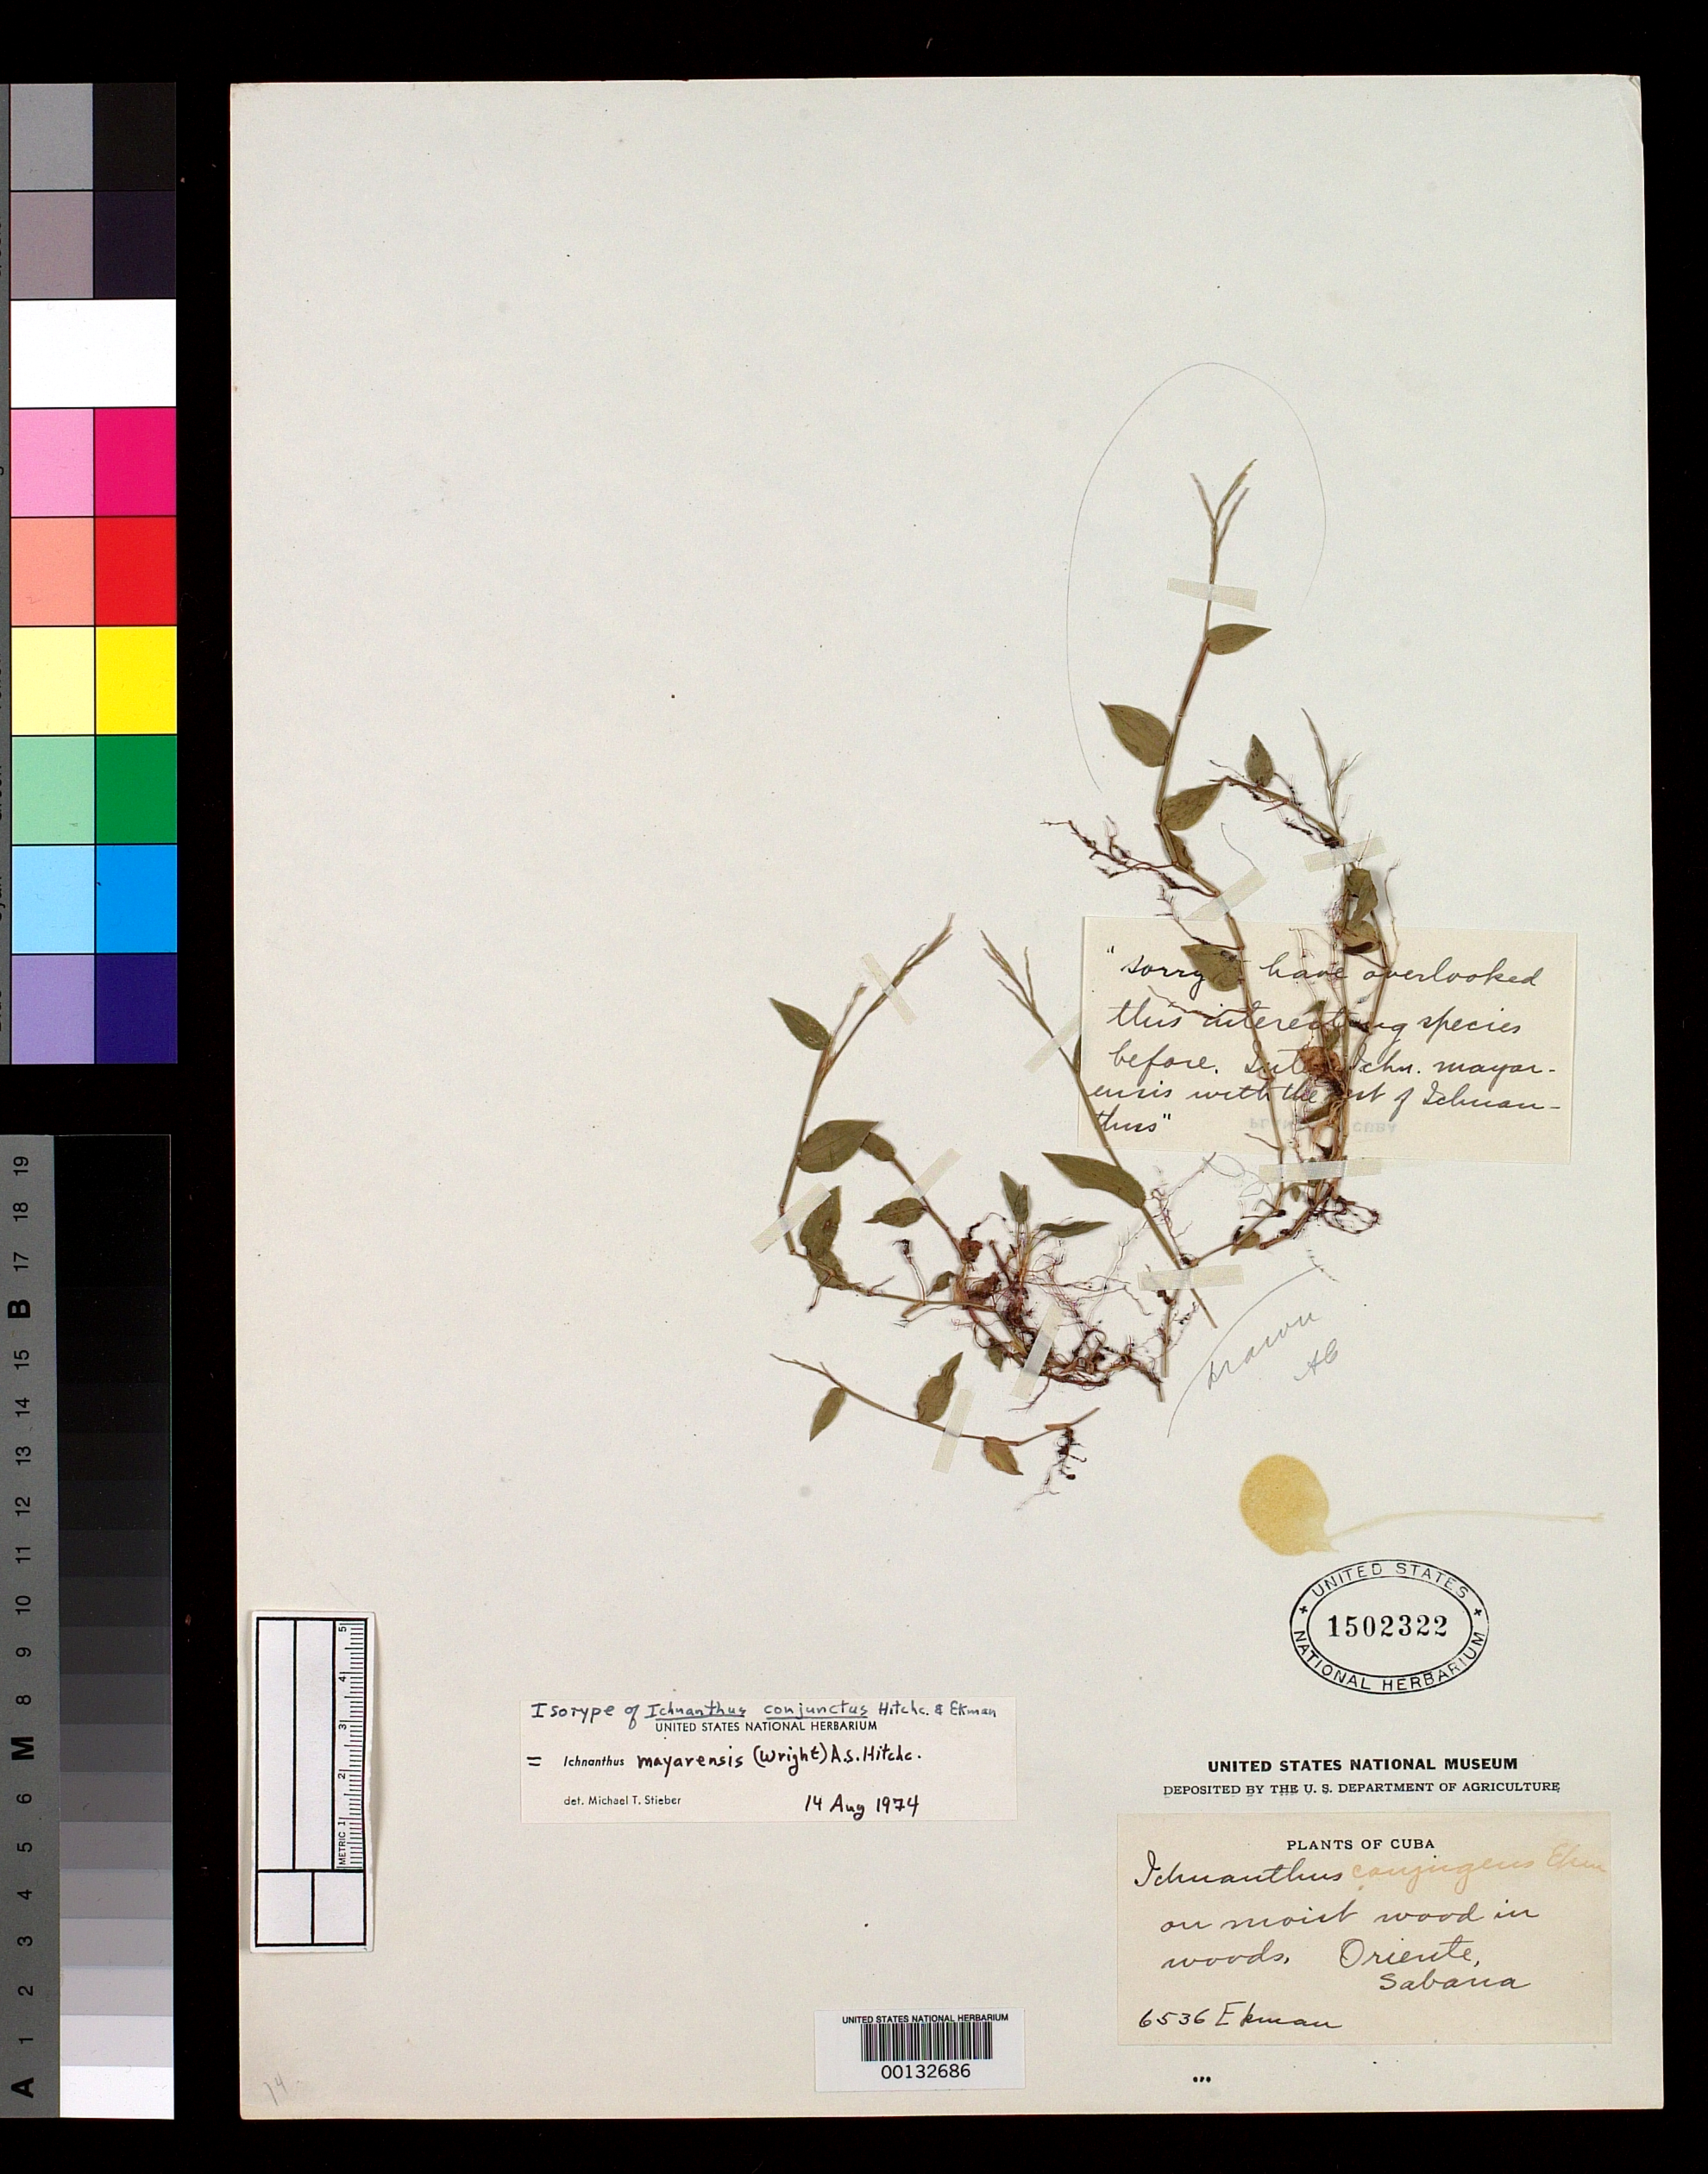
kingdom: Plantae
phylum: Tracheophyta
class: Liliopsida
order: Poales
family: Poaceae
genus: Ichnanthus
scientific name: Ichnanthus conjunctus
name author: Hitchc. & Ekman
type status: Isotype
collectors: E. L. Ekman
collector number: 6536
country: Cuba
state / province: Oriente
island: Greater Antilles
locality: Oriente, Sabana.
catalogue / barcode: US 1502322